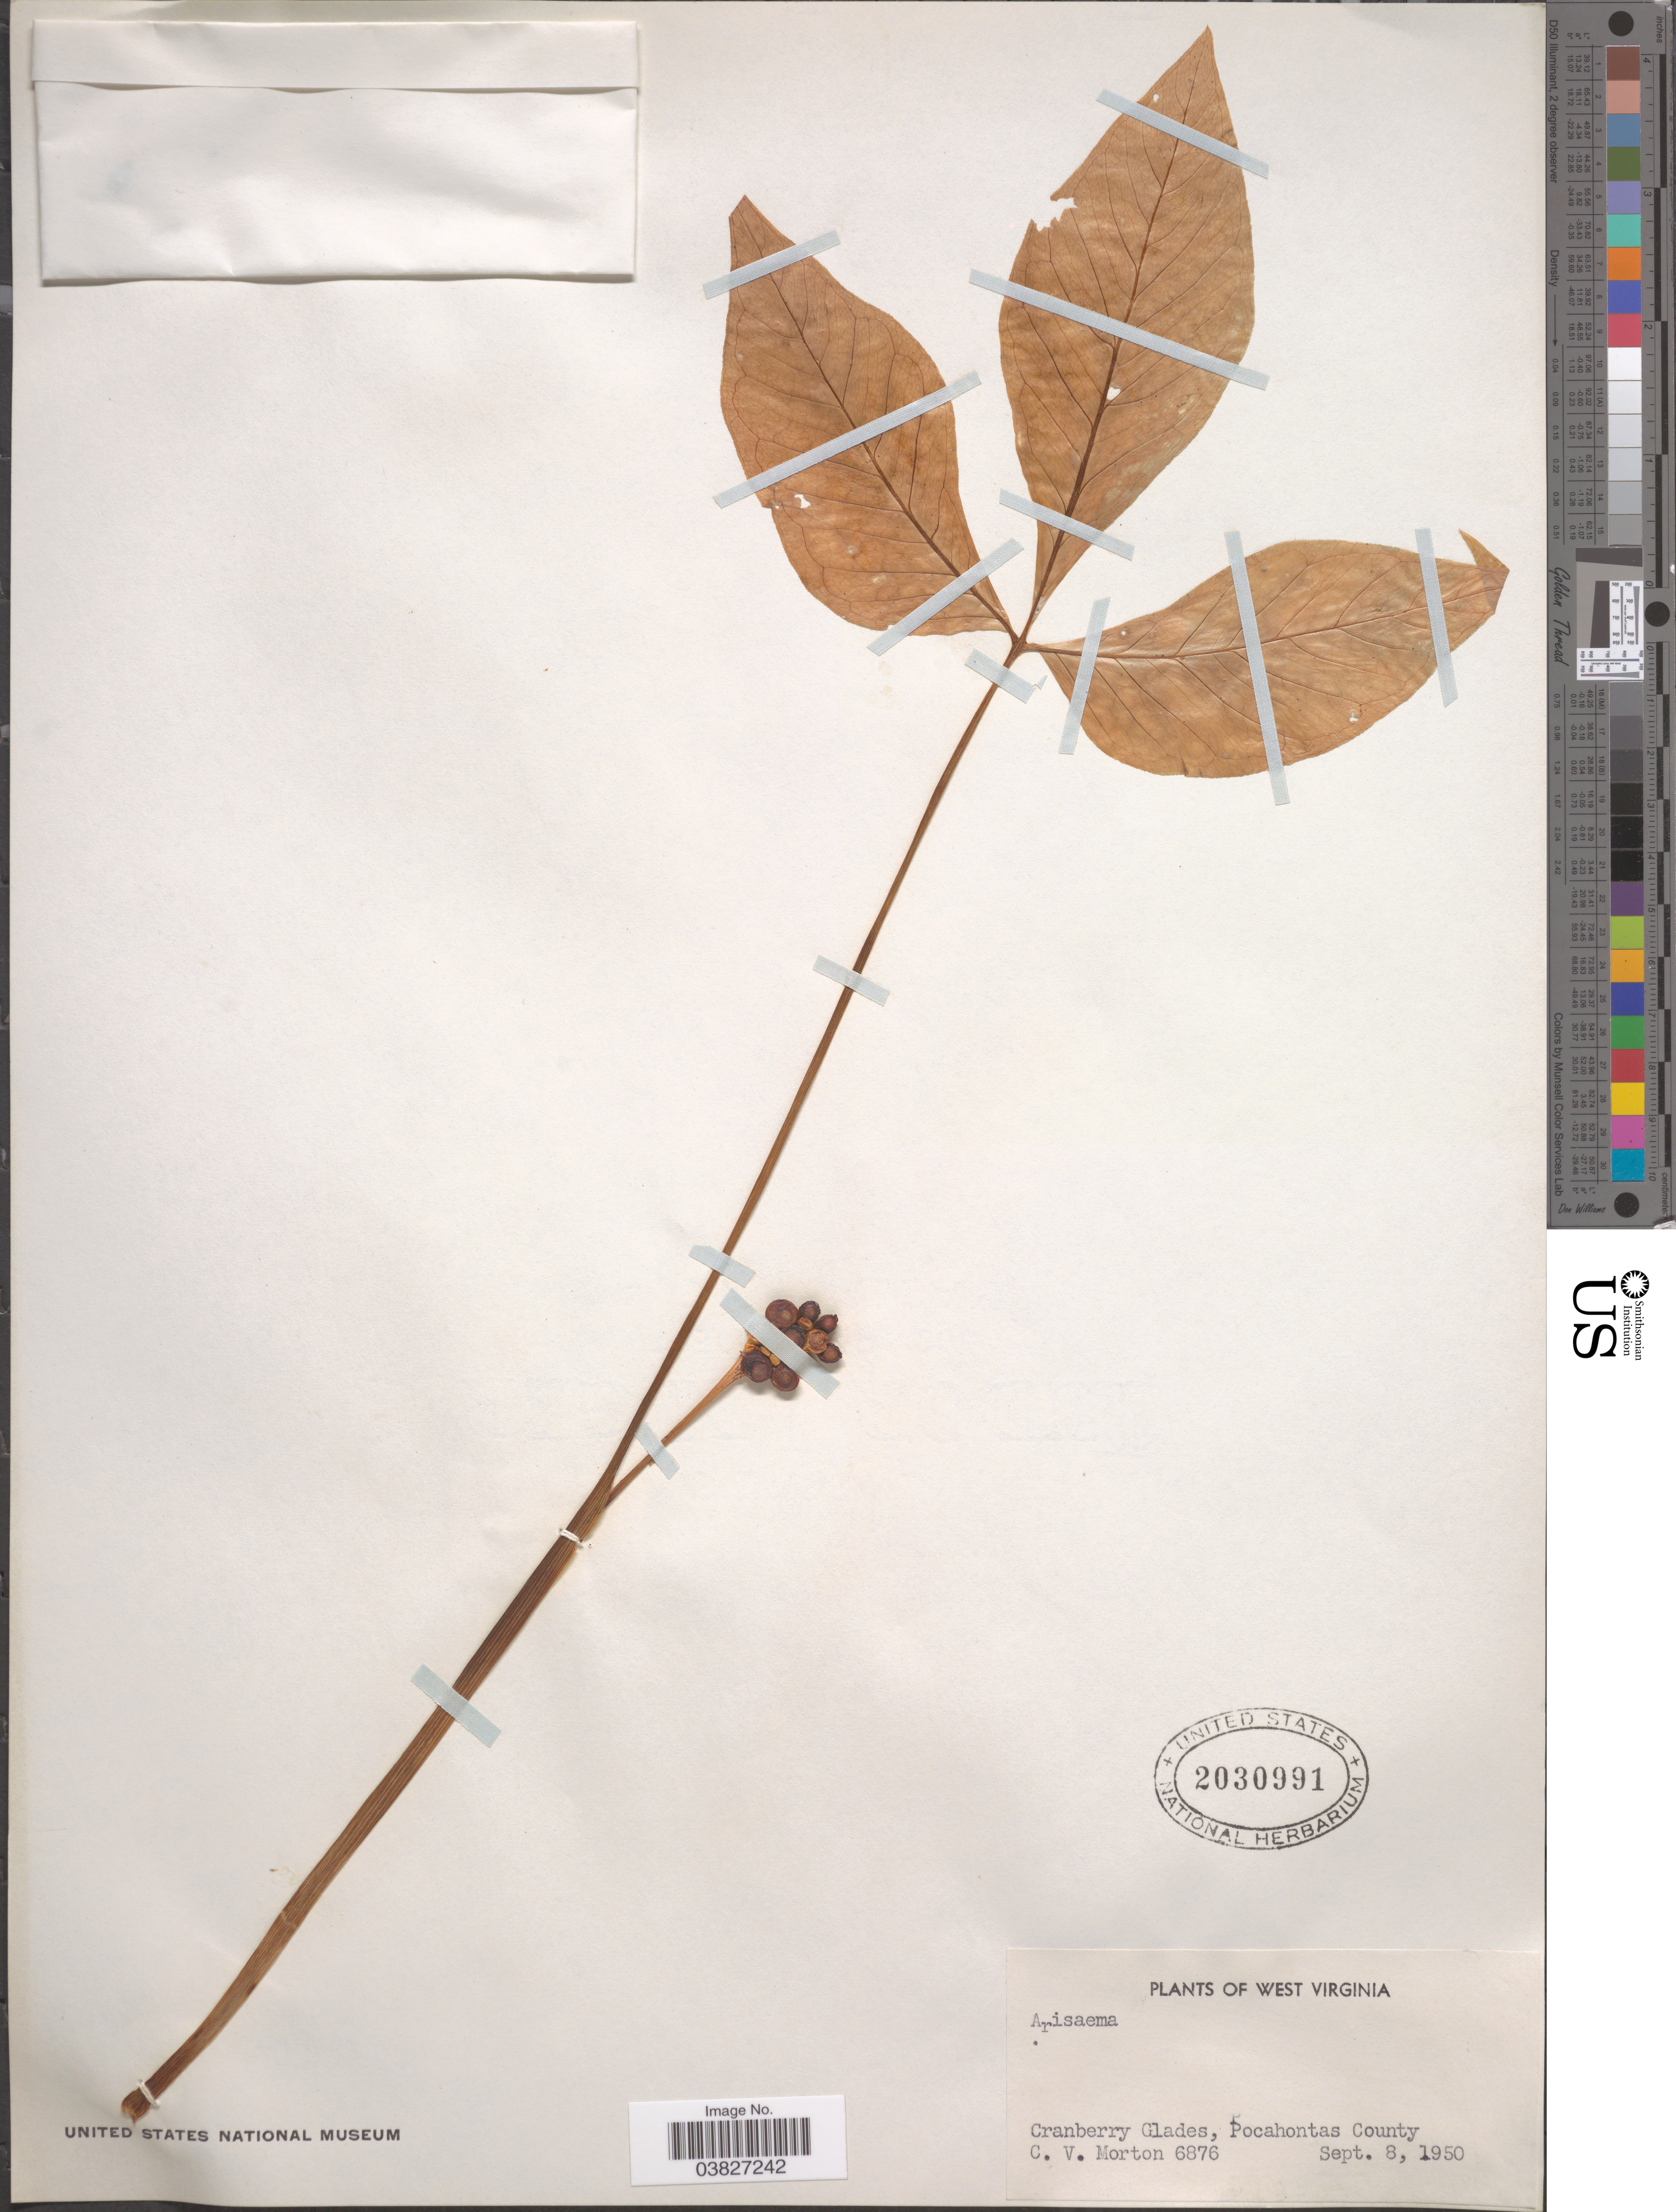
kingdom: Plantae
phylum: Tracheophyta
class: Liliopsida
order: Alismatales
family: Araceae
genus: Arisaema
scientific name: Arisaema triphyllum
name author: (L.) Schott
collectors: C. V. Morton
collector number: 6876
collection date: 1950-09-08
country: United States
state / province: West Virginia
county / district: Pocahontas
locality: Cranberry Glades, Pocahontas County.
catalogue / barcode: US 2030991